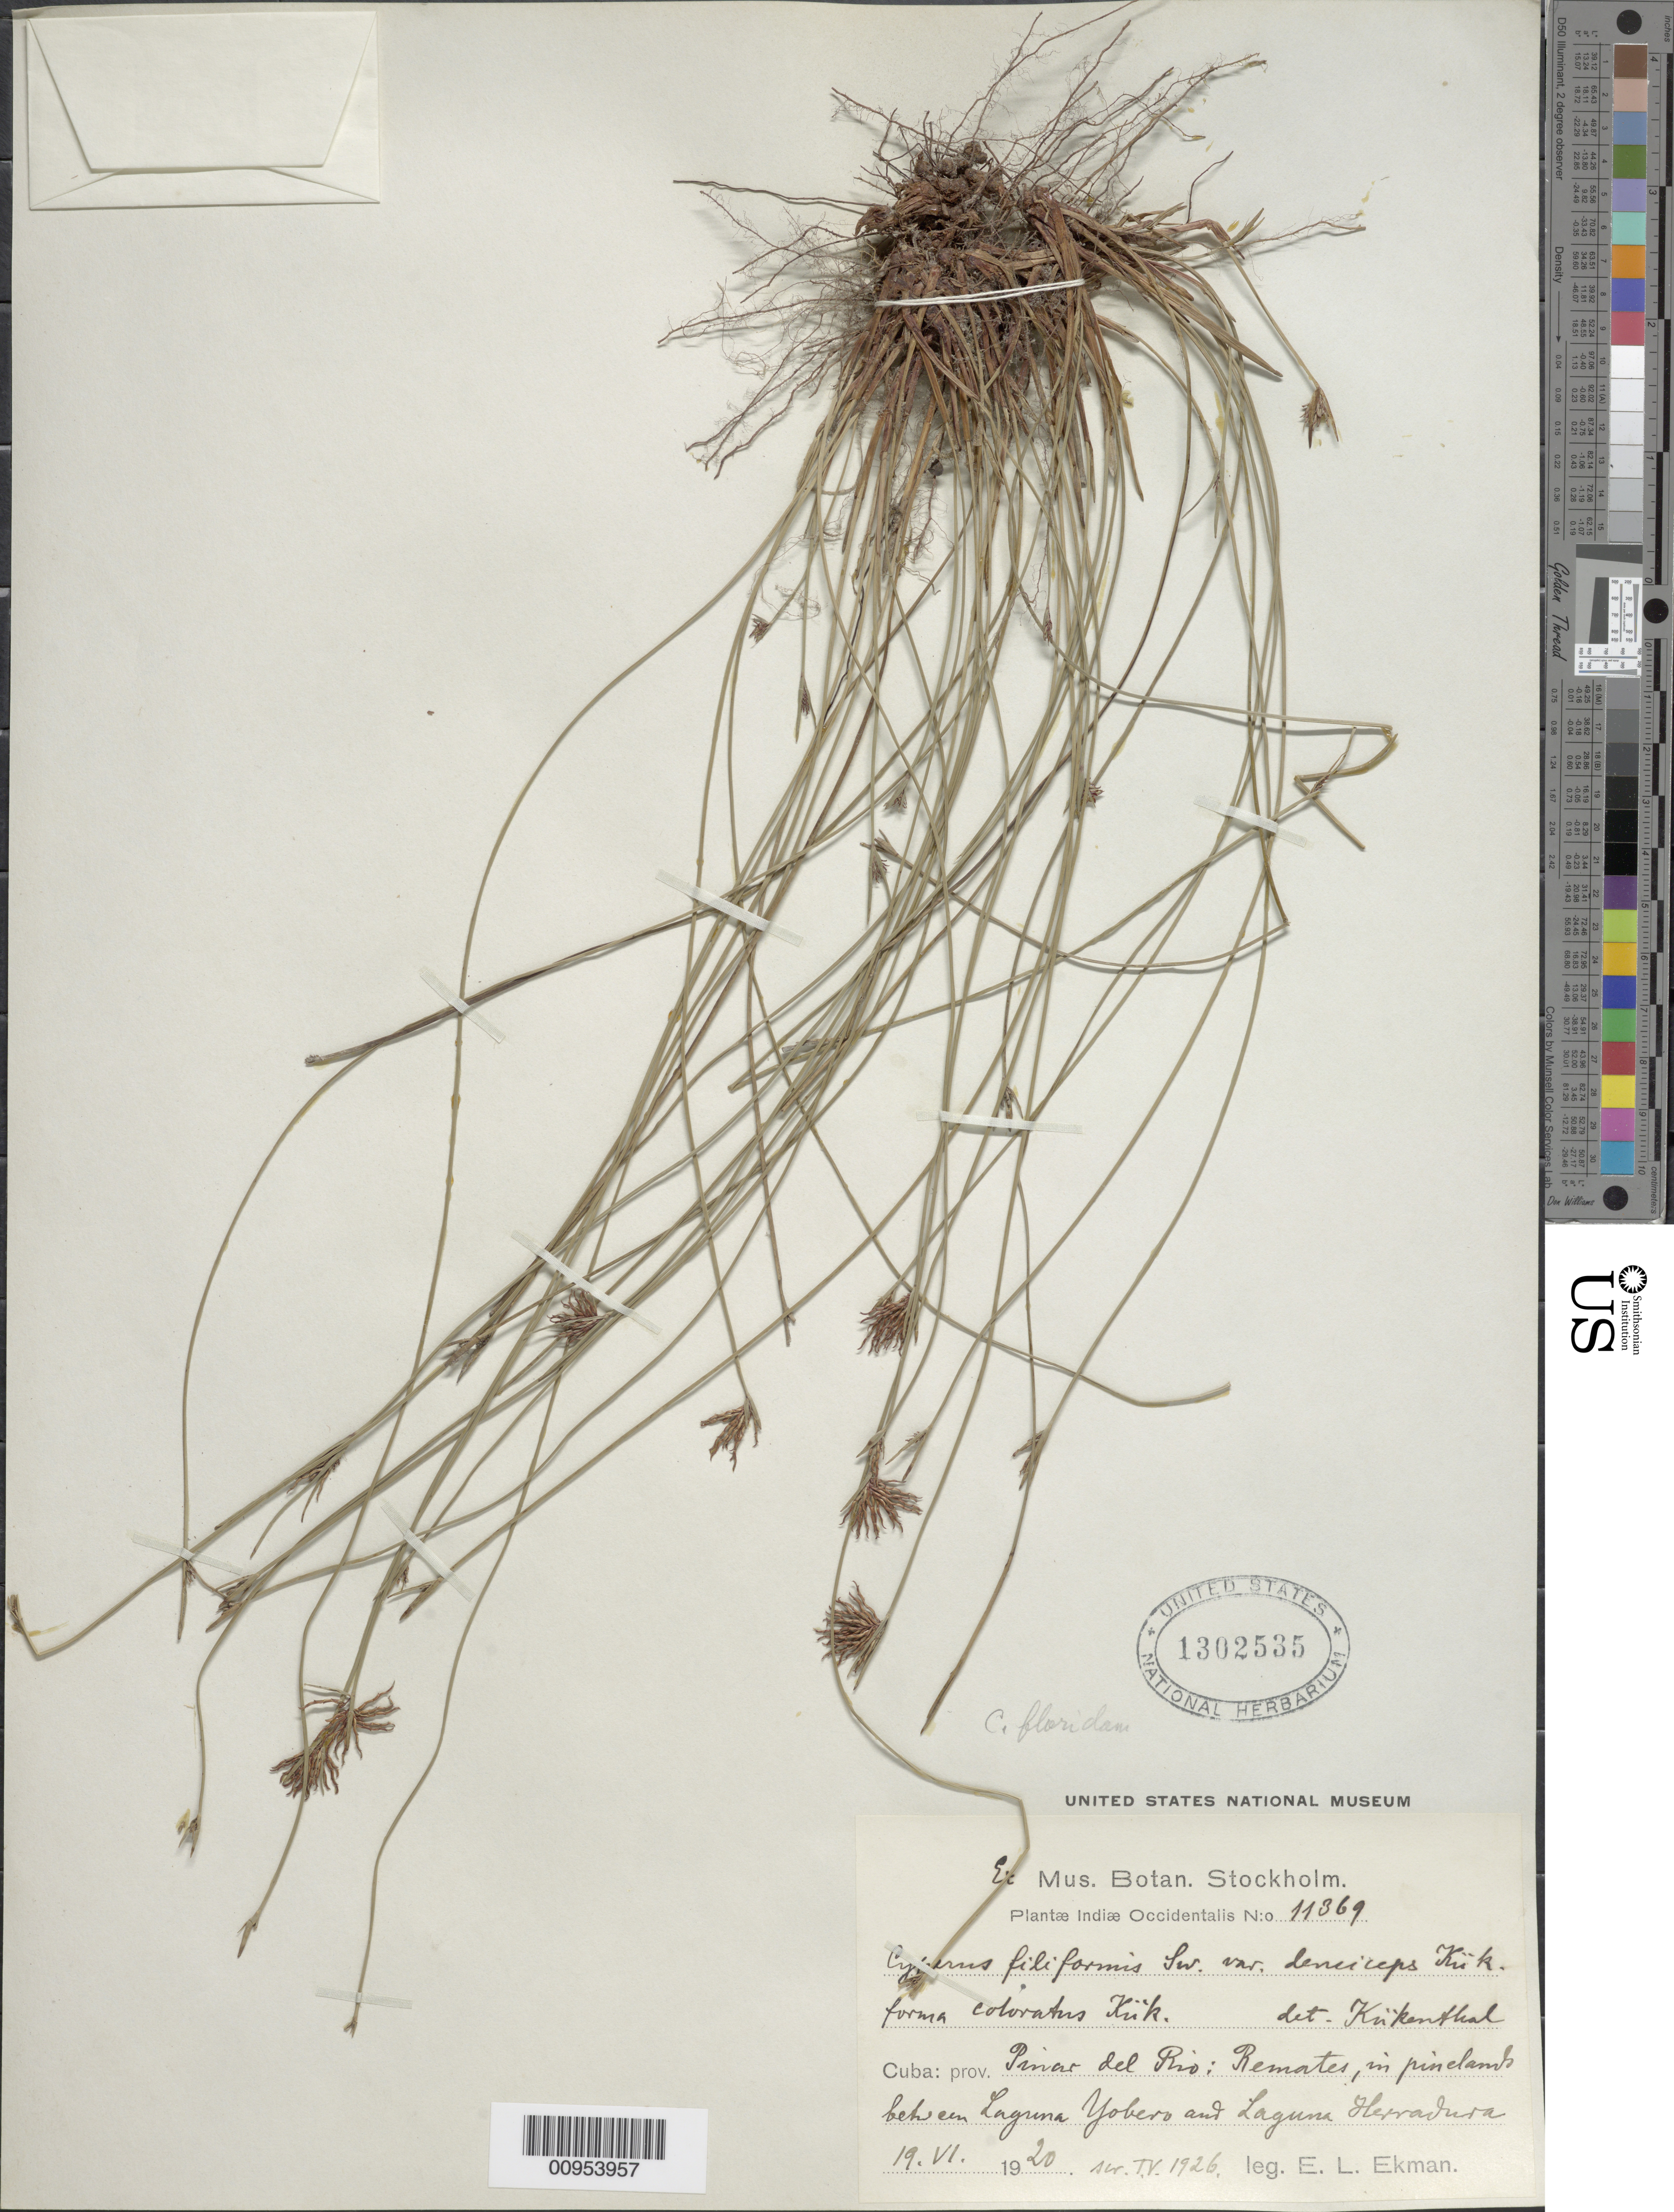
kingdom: Plantae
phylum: Tracheophyta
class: Liliopsida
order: Poales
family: Cyperaceae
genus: Cyperus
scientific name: Cyperus filiformis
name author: Sw.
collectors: E. L. Ekman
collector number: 11369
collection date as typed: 19 Jun 1920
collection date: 1920-06-19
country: Cuba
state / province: Pinar del Rio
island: Cuba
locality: Renates, pinelands between Laguna Yobera and Laguna Herradura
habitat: In pinelands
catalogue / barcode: US 1302535